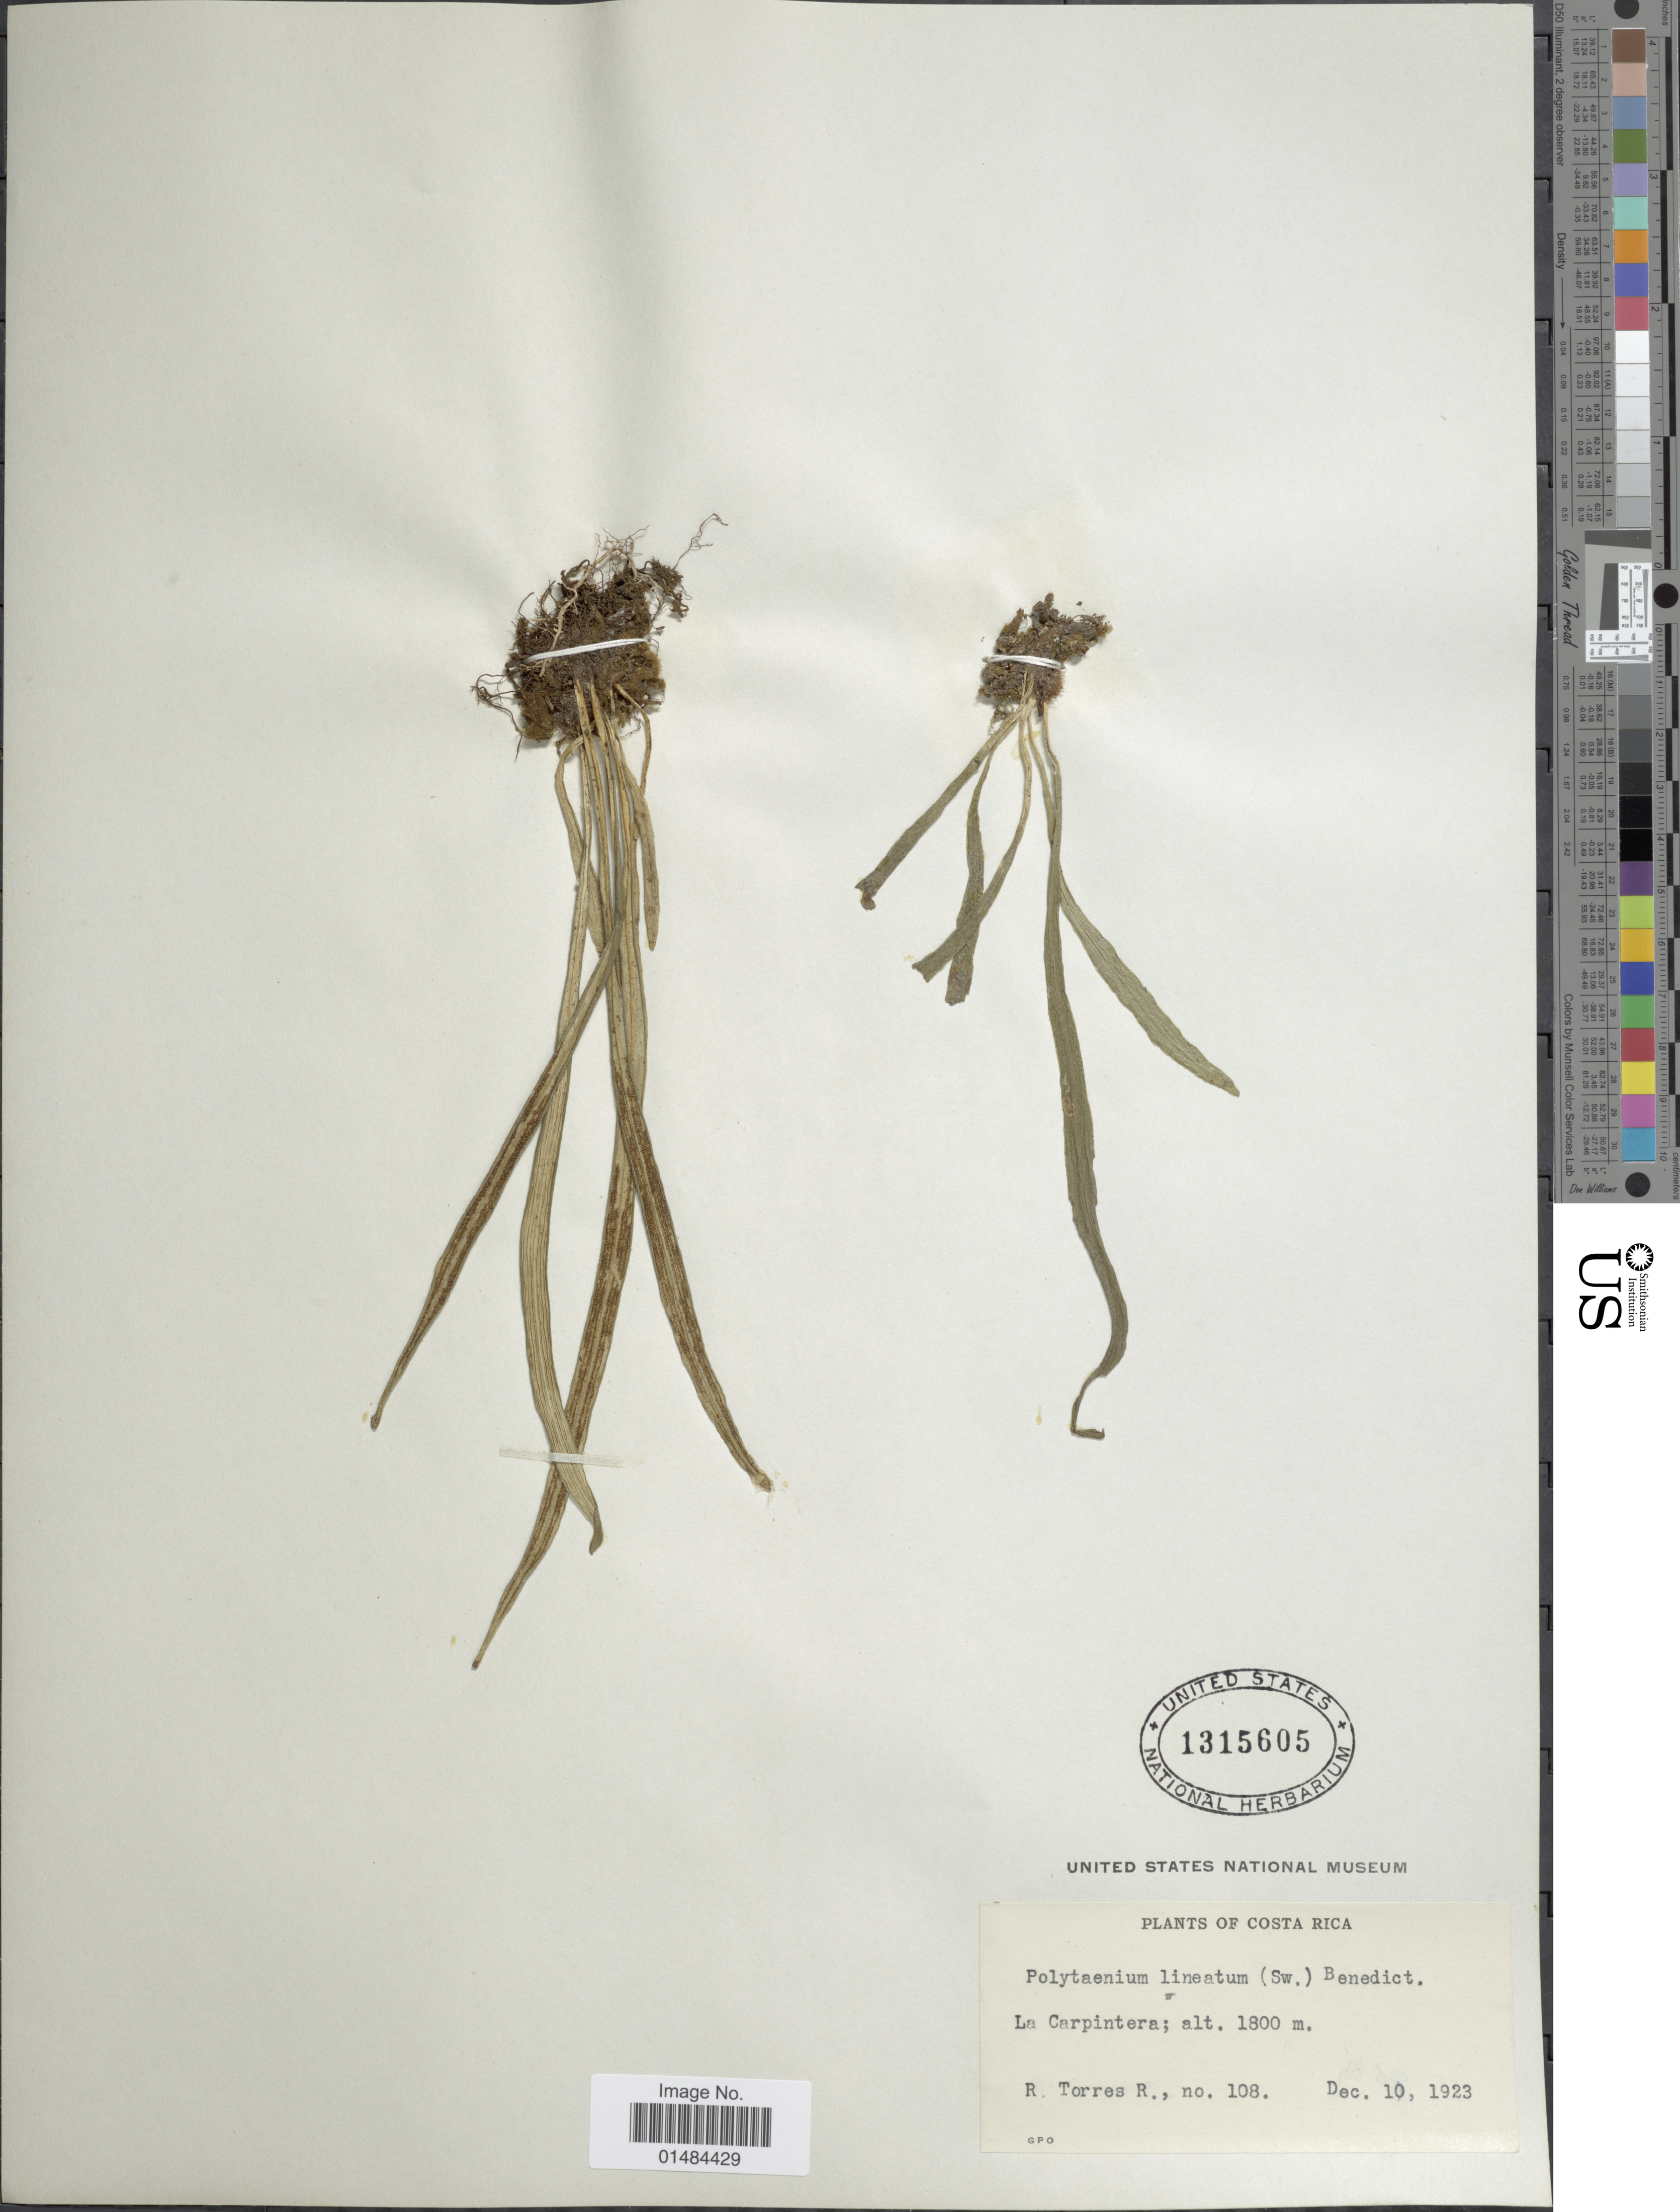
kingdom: Plantae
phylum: Tracheophyta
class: Polypodiopsida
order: Polypodiales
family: Pteridaceae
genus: Polytaenium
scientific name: Polytaenium lineatum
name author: (Sw.) J. Sm.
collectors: R. Torres R.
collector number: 108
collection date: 1923-12-10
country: Costa Rica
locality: Costa Rica, La Carpintera.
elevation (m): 1800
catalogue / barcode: US 1315605